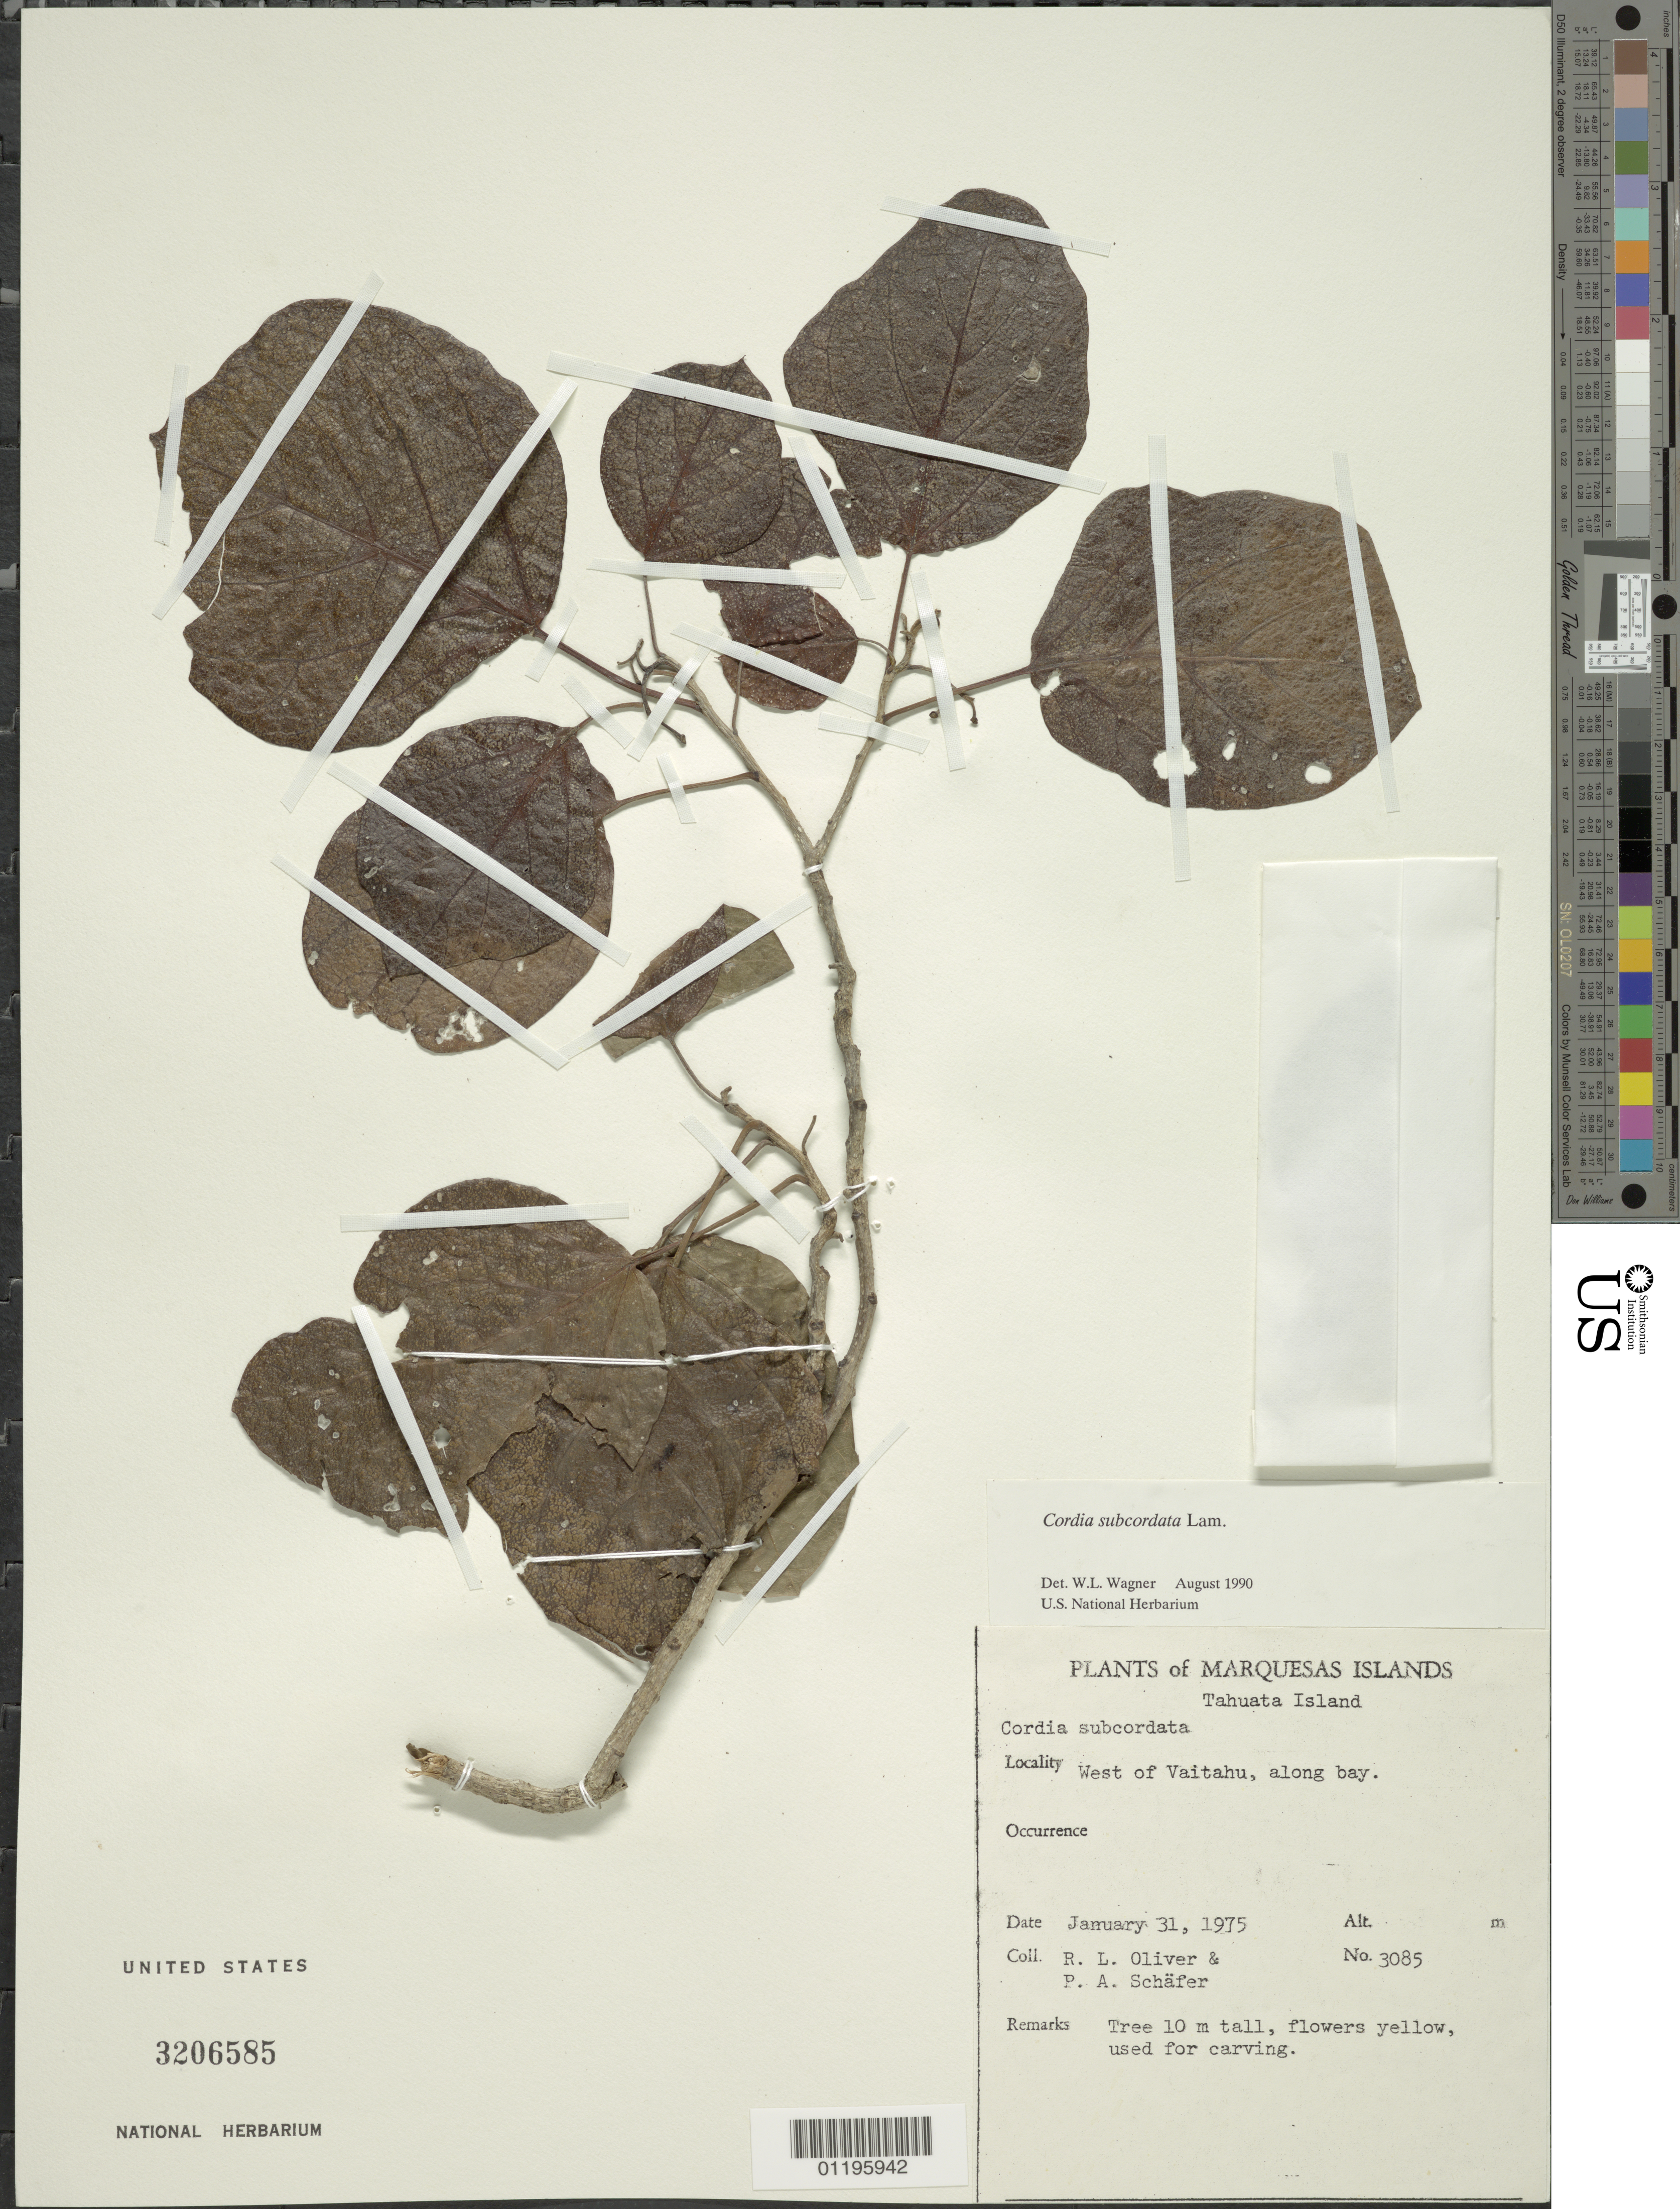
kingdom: Plantae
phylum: Tracheophyta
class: Magnoliopsida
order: Boraginales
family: Cordiaceae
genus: Cordia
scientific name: Cordia subcordata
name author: Lam.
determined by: Wagner, W. L., (BOT), Smithsonian Institution - National Museum of Natural History (UNITED STATES)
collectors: R. L. Oliver & P. A. Schäfer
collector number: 3085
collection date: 1975-01-31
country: French Polynesia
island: Tahuata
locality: W of Vaitahu, along bay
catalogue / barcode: US 3206585